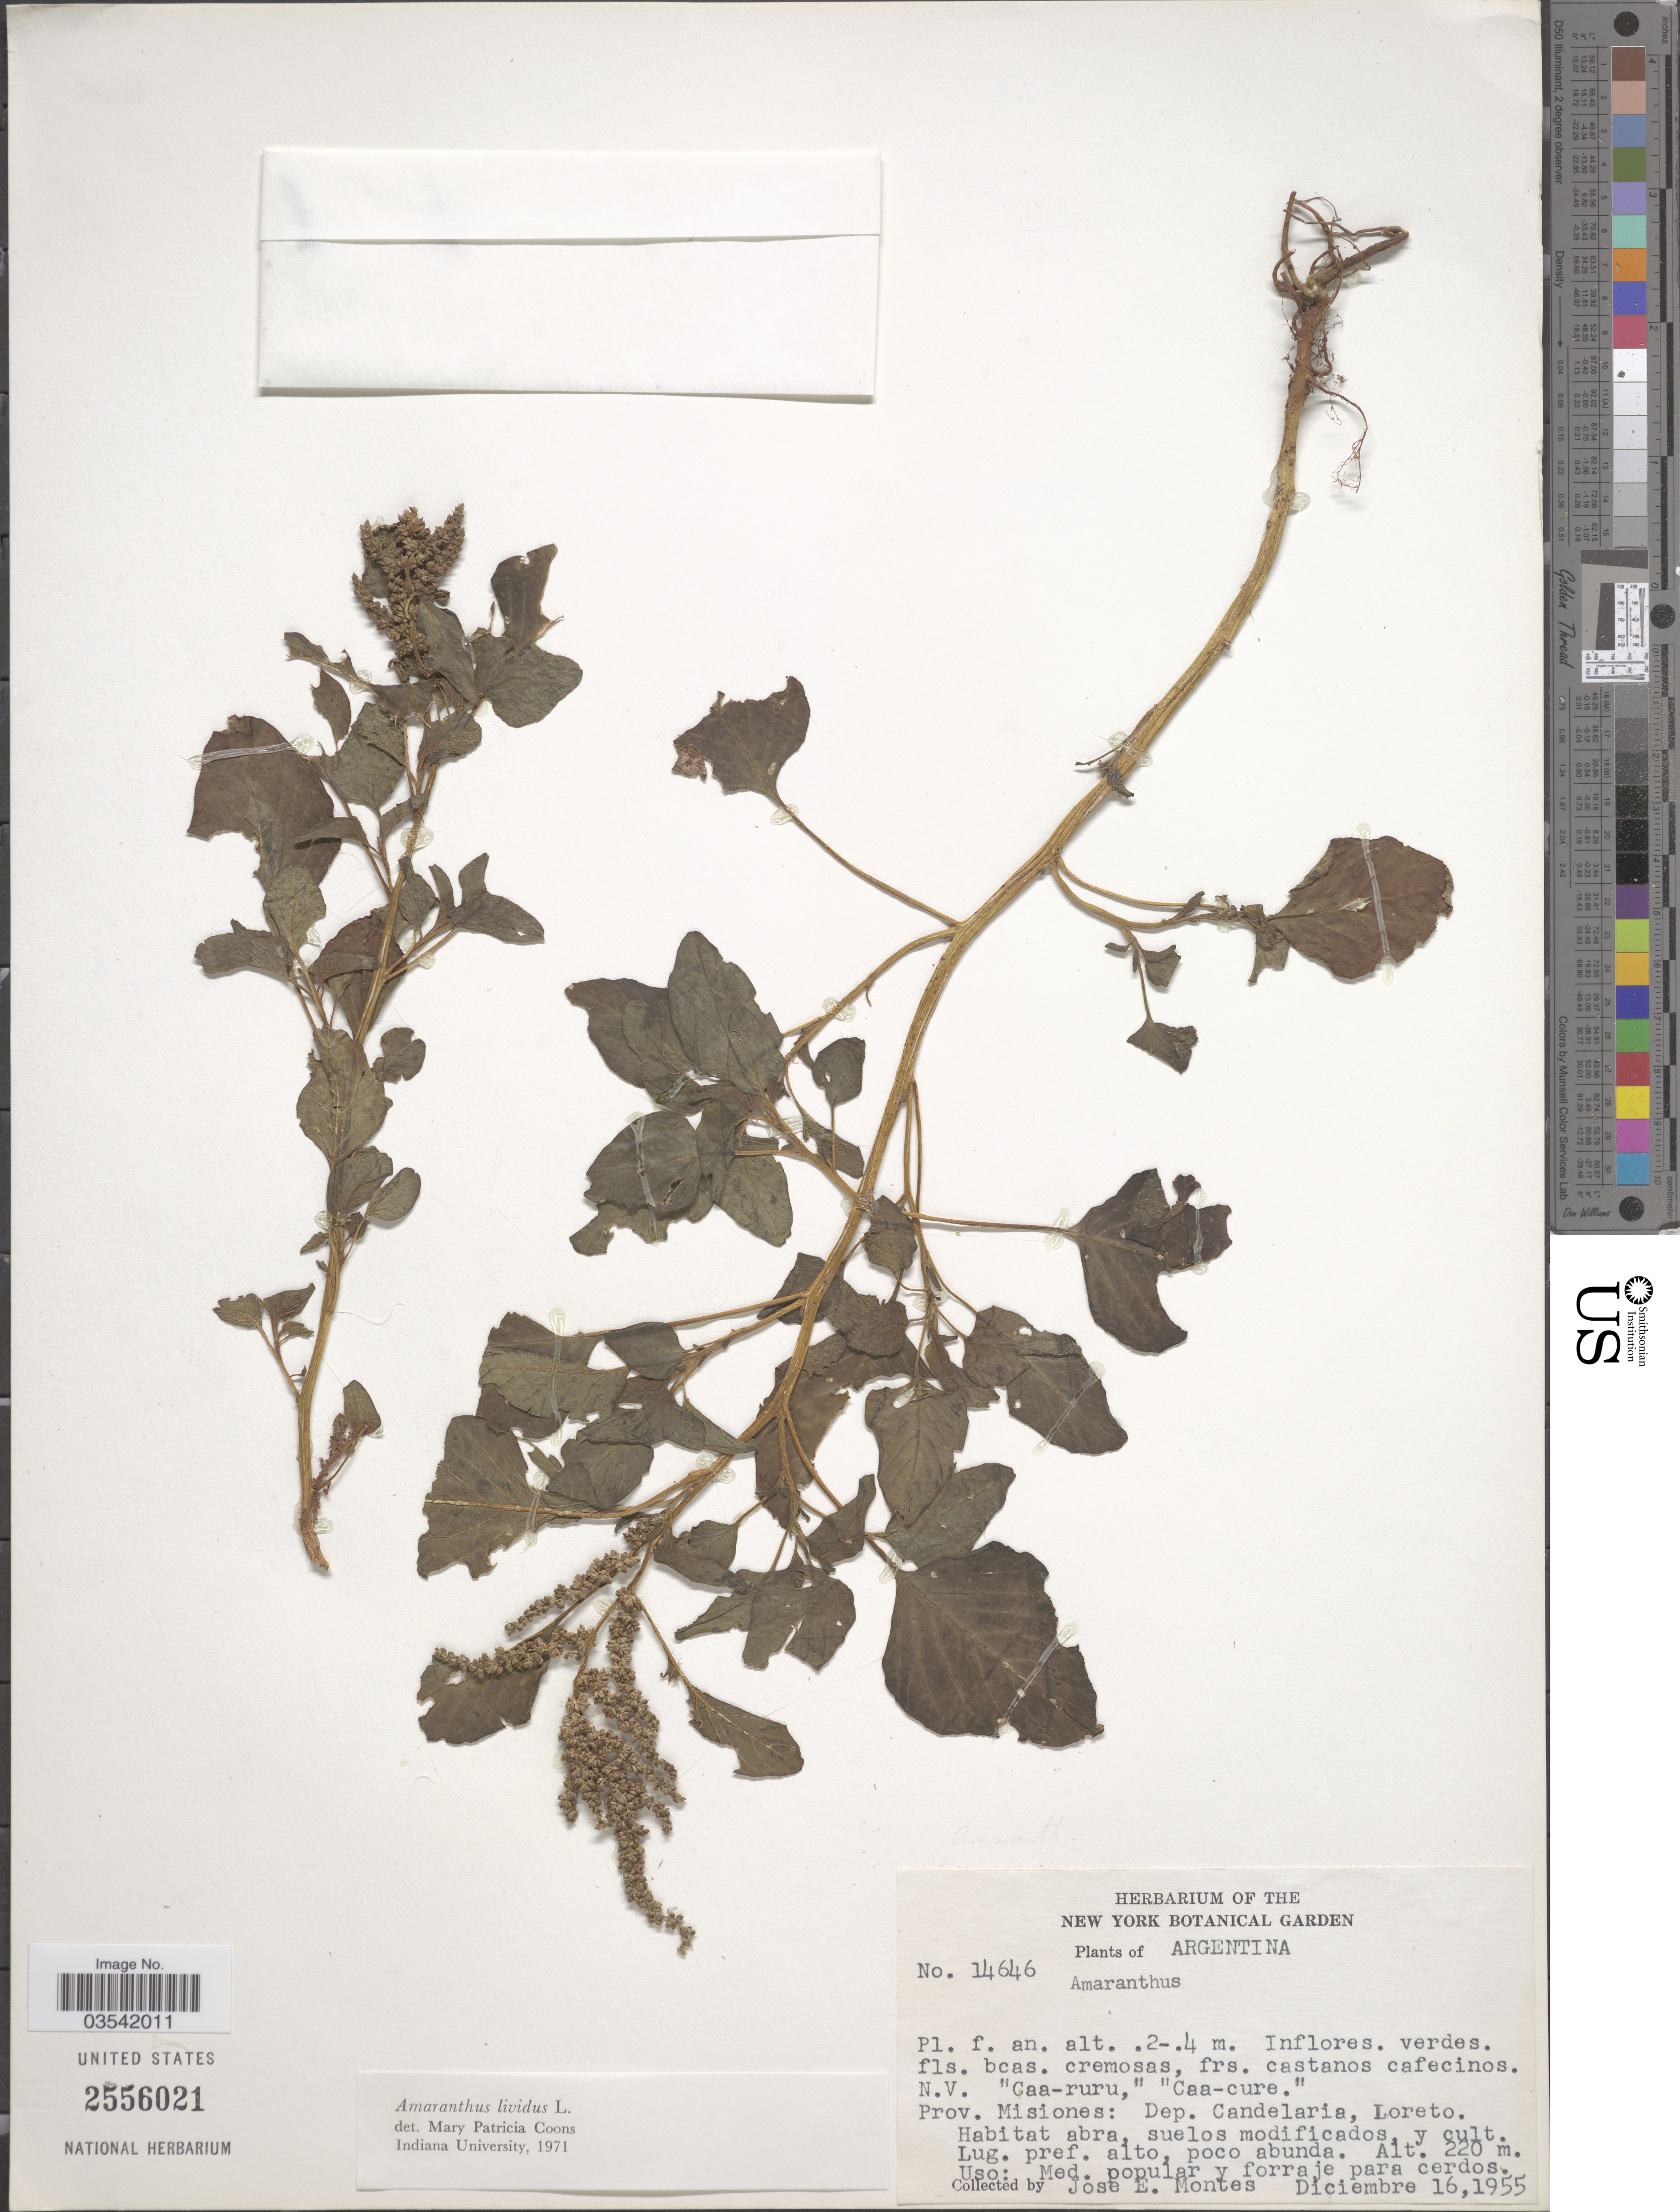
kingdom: Plantae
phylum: Tracheophyta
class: Magnoliopsida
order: Caryophyllales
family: Amaranthaceae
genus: Amaranthus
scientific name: Amaranthus lividus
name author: L.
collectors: J. E. Montes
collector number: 14646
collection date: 1955-12-16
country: Argentina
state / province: Misiones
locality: Dep. Candelaria, Loreto.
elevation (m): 220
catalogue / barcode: US 2556021